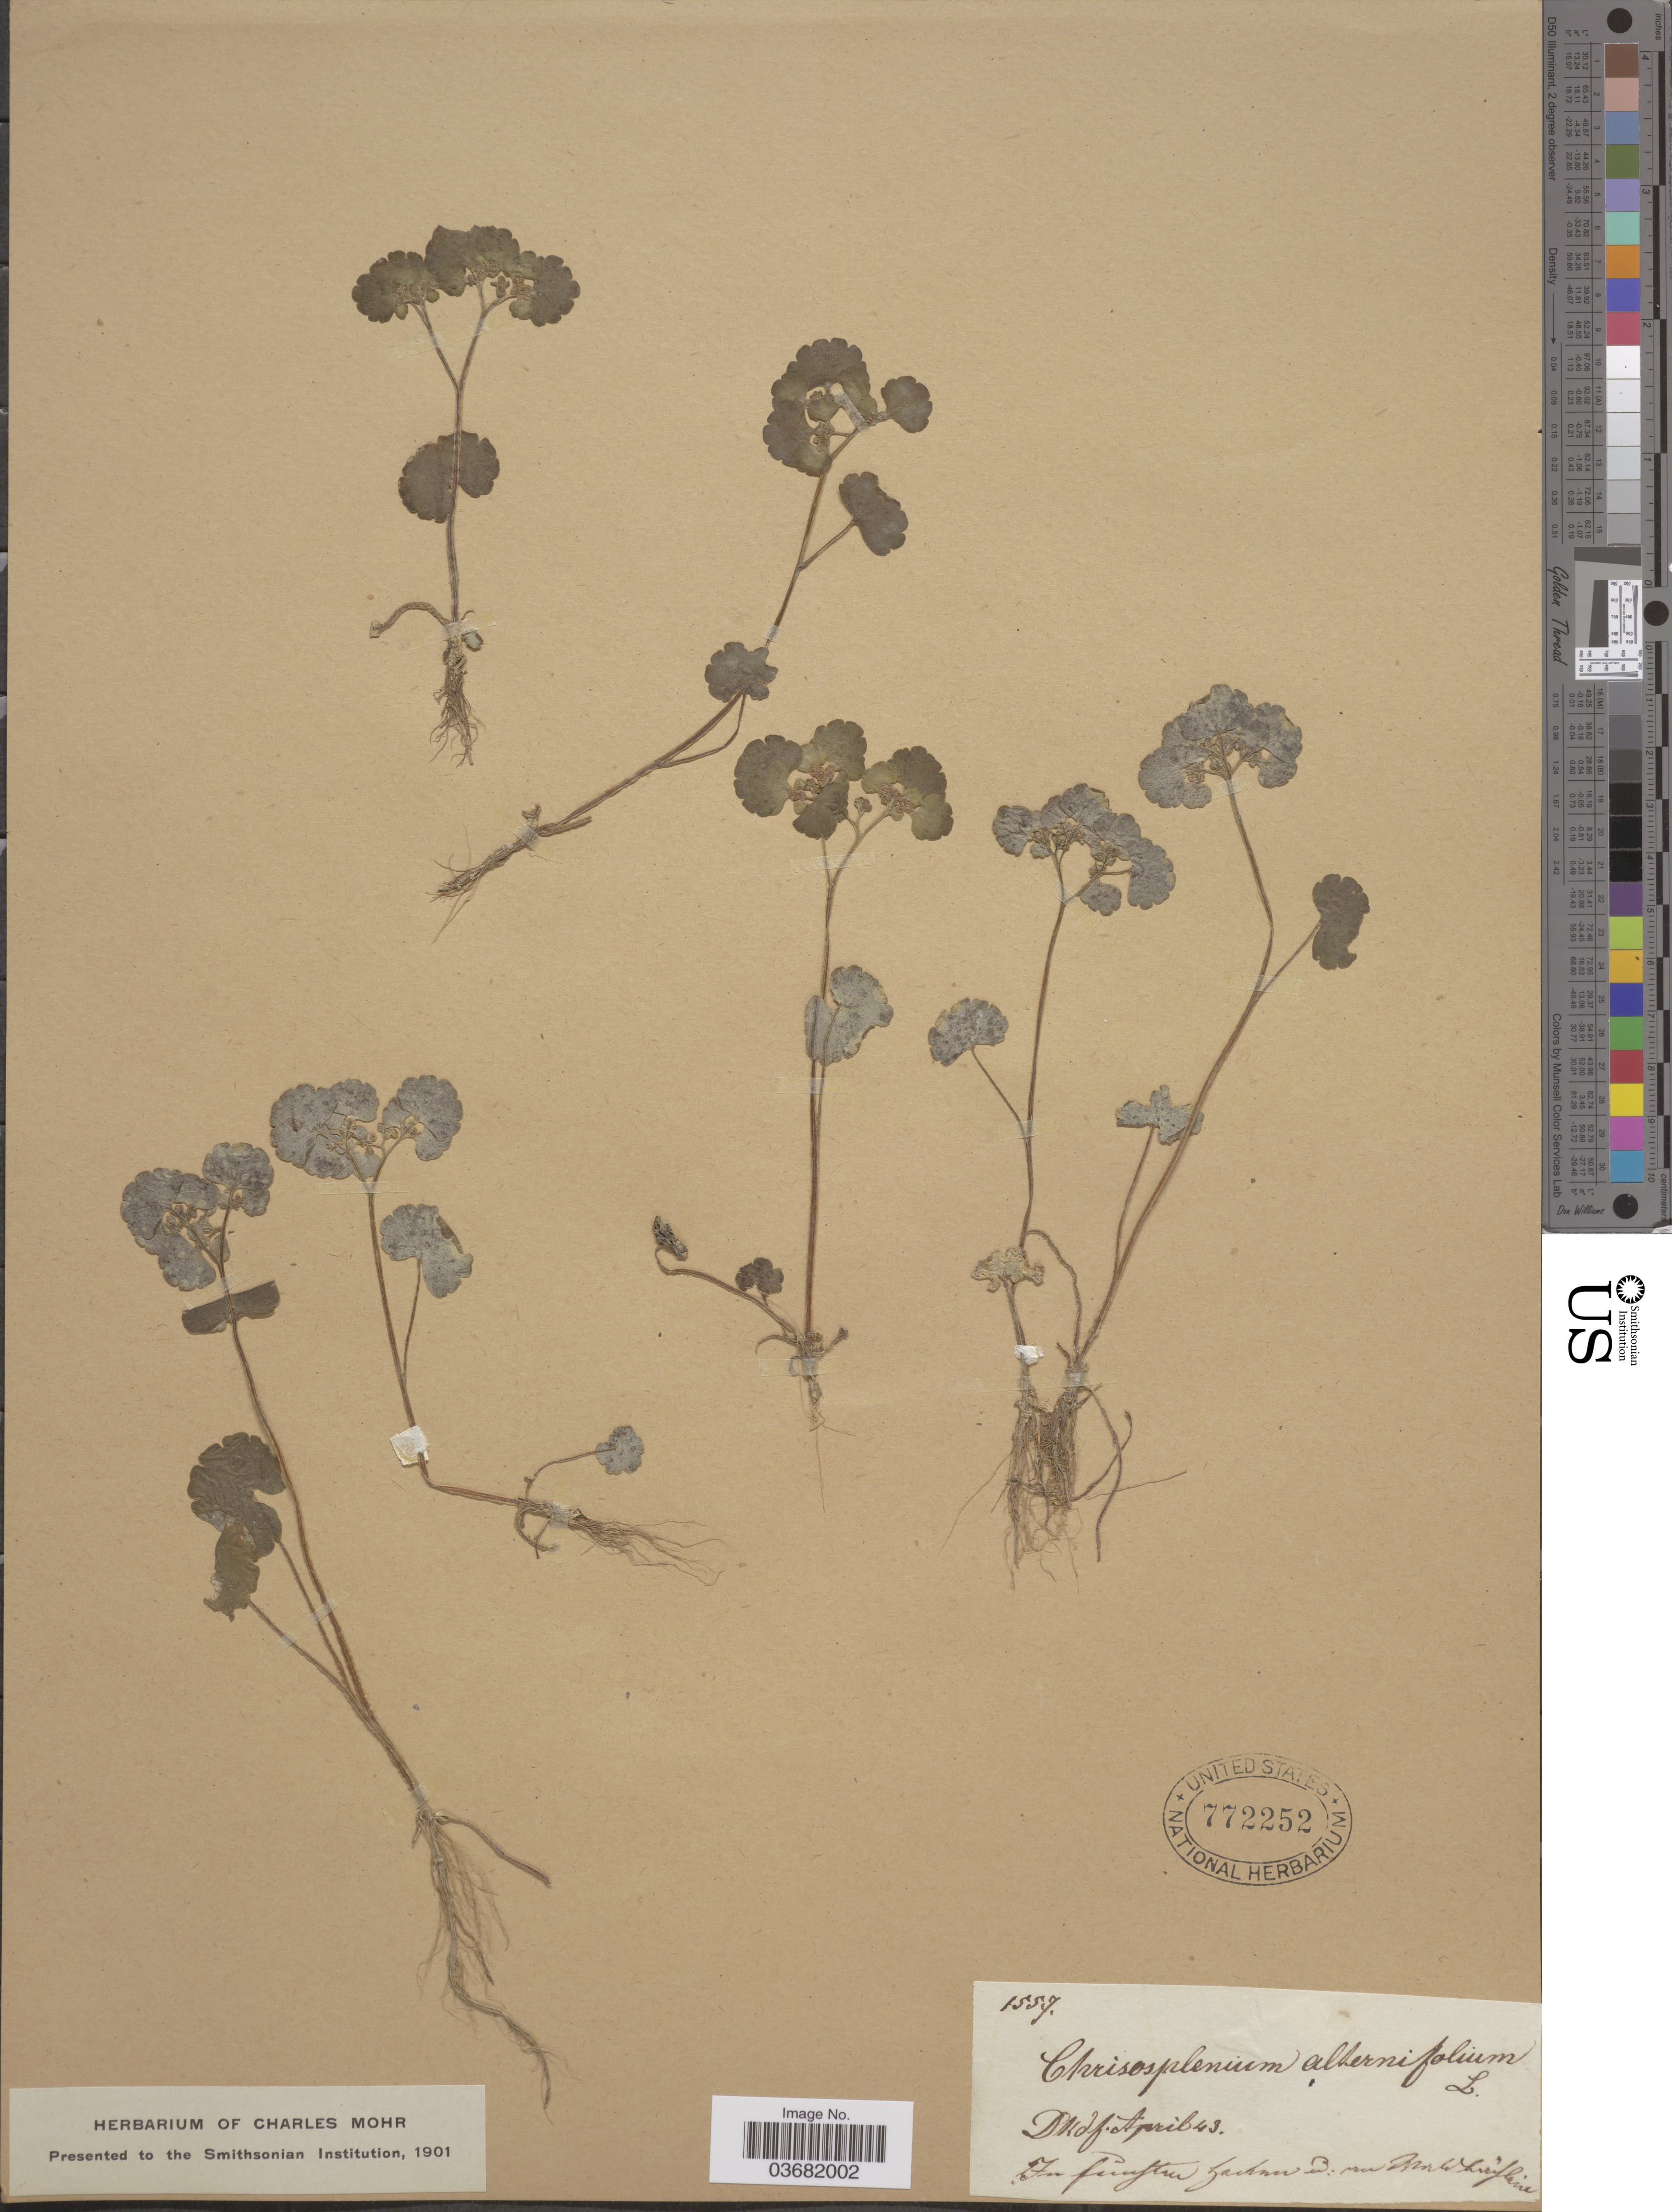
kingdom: Plantae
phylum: Tracheophyta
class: Magnoliopsida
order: Saxifragales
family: Saxifragaceae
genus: Chrysosplenium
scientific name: Chrysosplenium alternifolium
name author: L.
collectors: ex herb. Charles Mohr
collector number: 1557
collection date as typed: Transcribed d/m/y: /4/43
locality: In [illegible text].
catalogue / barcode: US 772252